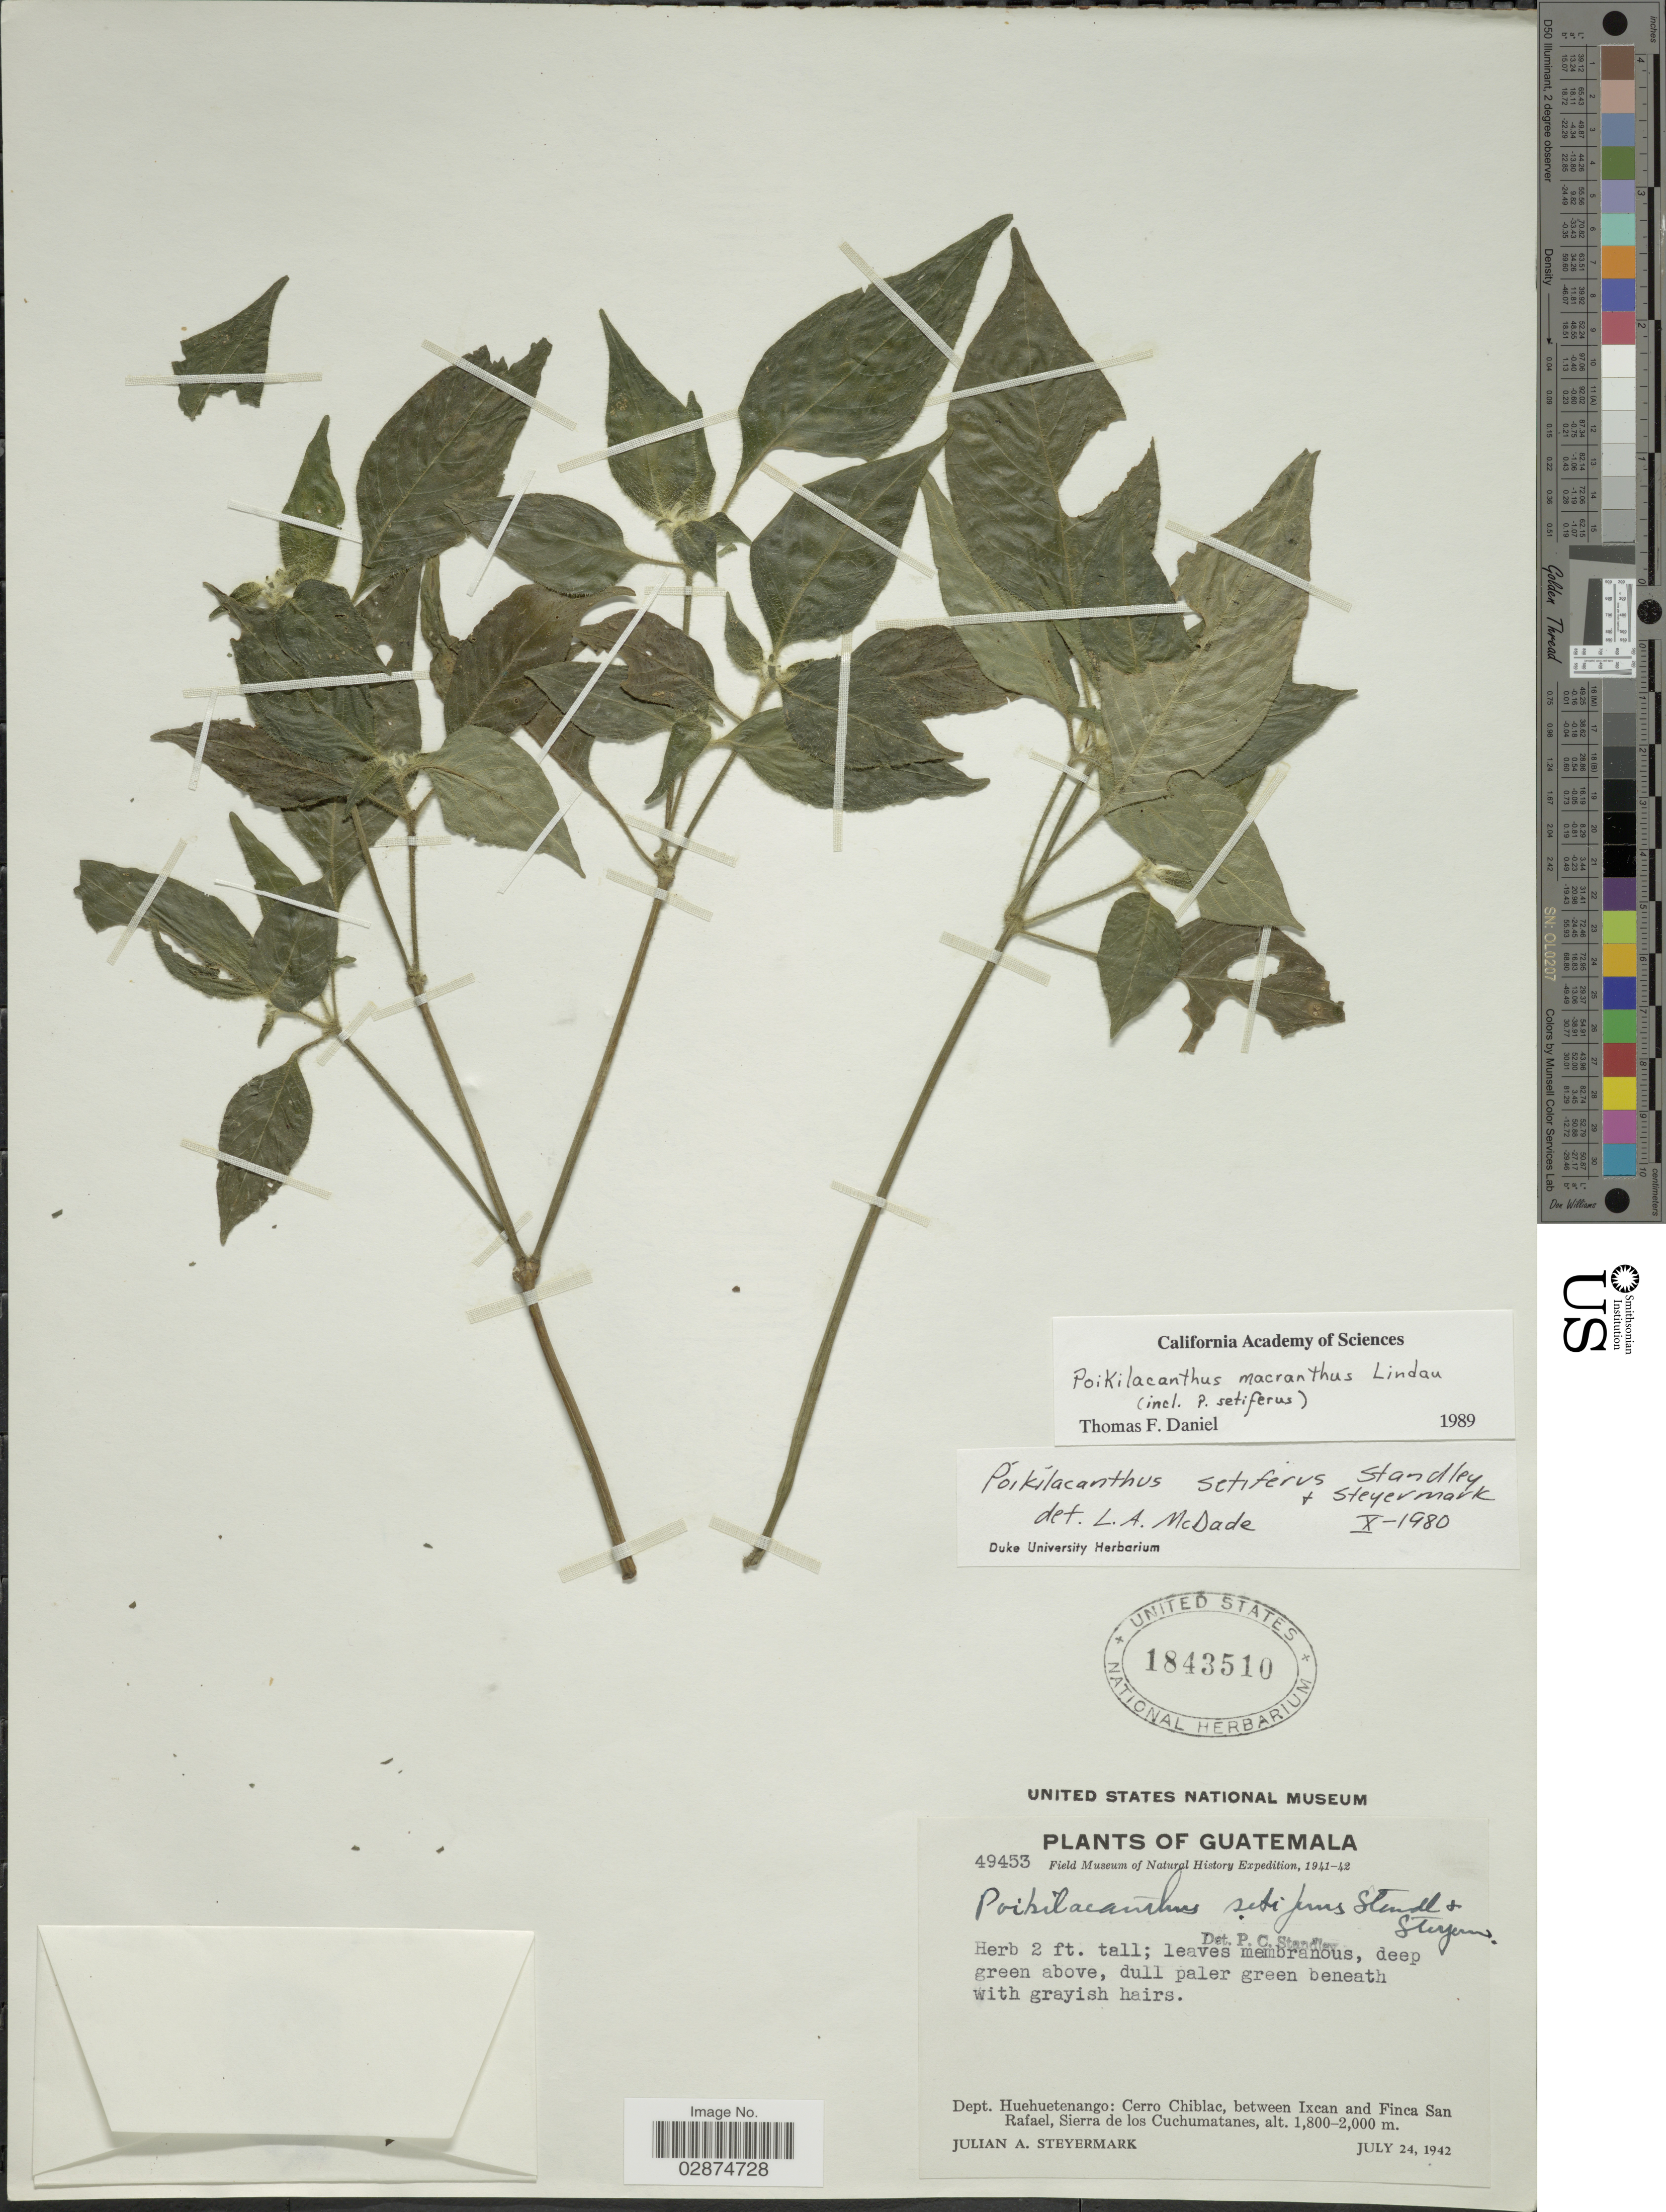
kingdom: Plantae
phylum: Tracheophyta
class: Magnoliopsida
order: Lamiales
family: Acanthaceae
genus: Poikilacanthus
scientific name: Poikilacanthus macranthus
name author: Lindau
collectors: J. Steyermark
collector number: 49453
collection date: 1942-07-24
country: Guatemala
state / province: Huehuetenango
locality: Dept. Huehuetenango: Cerro Chiblac, between Ixcan and Finca San Rafael, Sierra de los Cuchumatanes.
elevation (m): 1800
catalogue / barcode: US 1843510